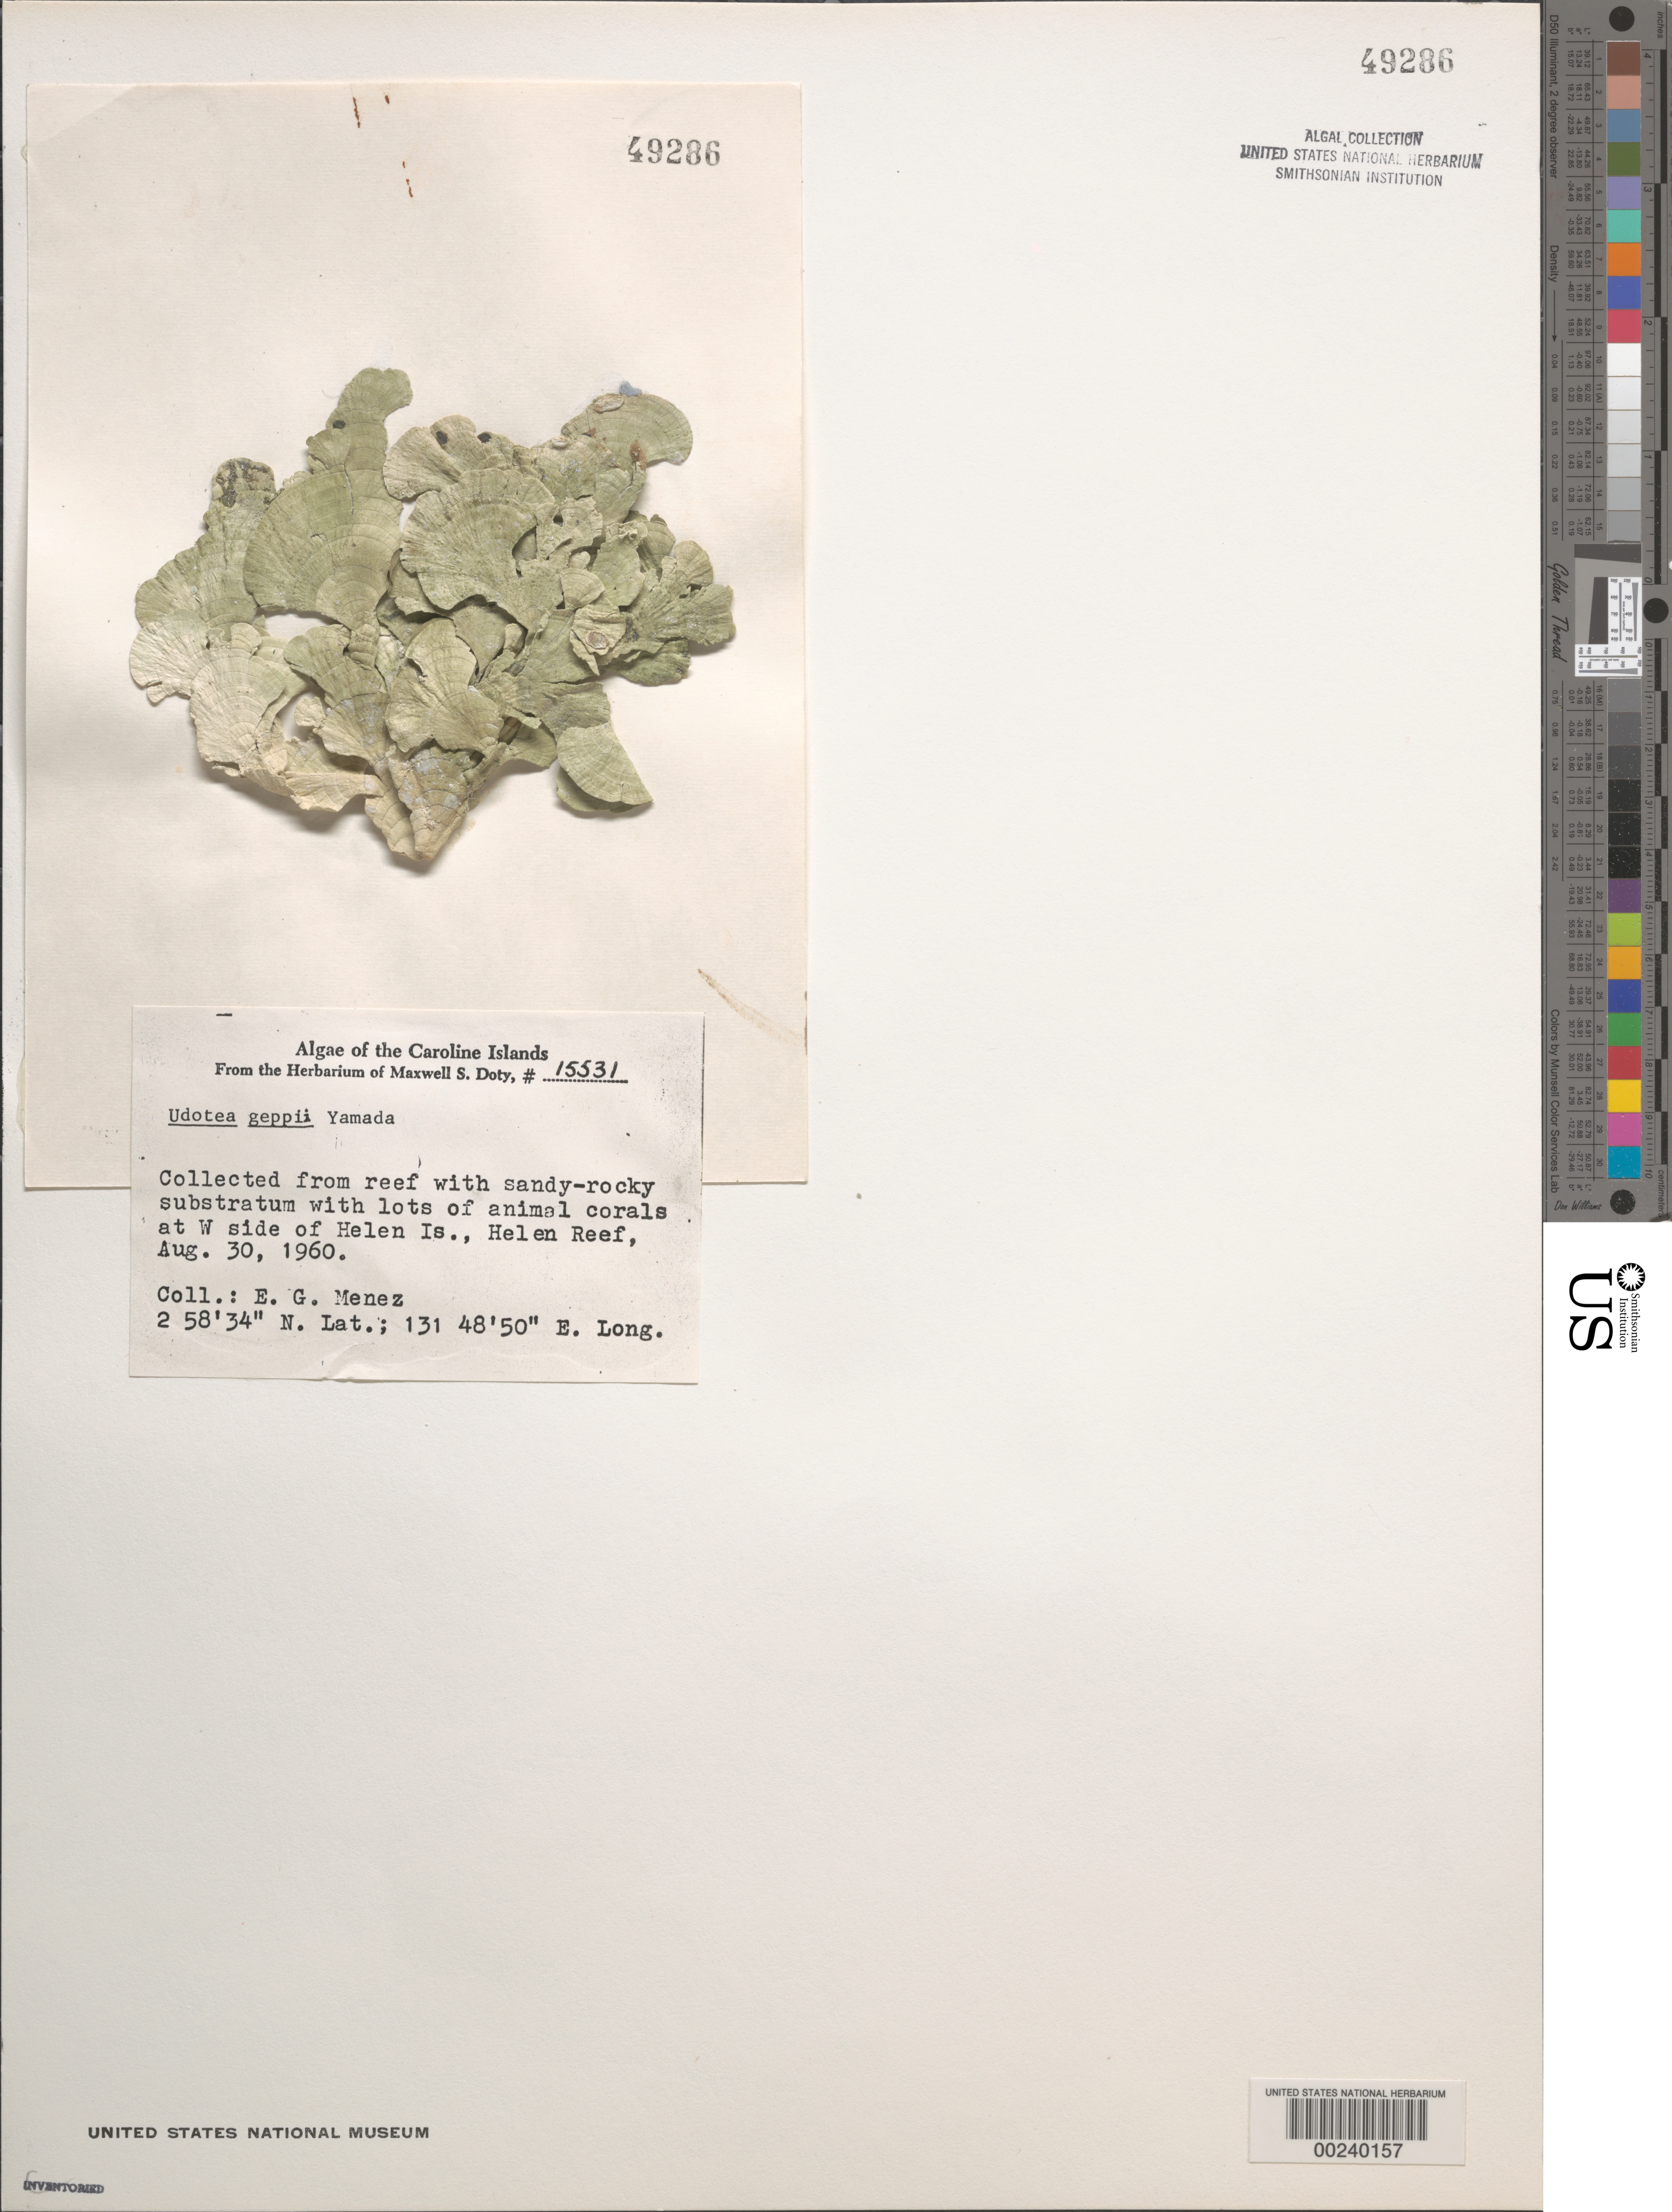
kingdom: Plantae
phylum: Chlorophyta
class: Ulvophyceae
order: Bryopsidales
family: Udoteaceae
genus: Udotea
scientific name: Udotea geppii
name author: A. Gepp & E. Gepp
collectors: Meñez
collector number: MSD 15531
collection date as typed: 30 Aug 1960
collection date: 1960-08-30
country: Palau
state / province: Belau Outliers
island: Helen Atoll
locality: Helen Reef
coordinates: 2 58' 34" N, 131 48' 50" E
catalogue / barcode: US 49286